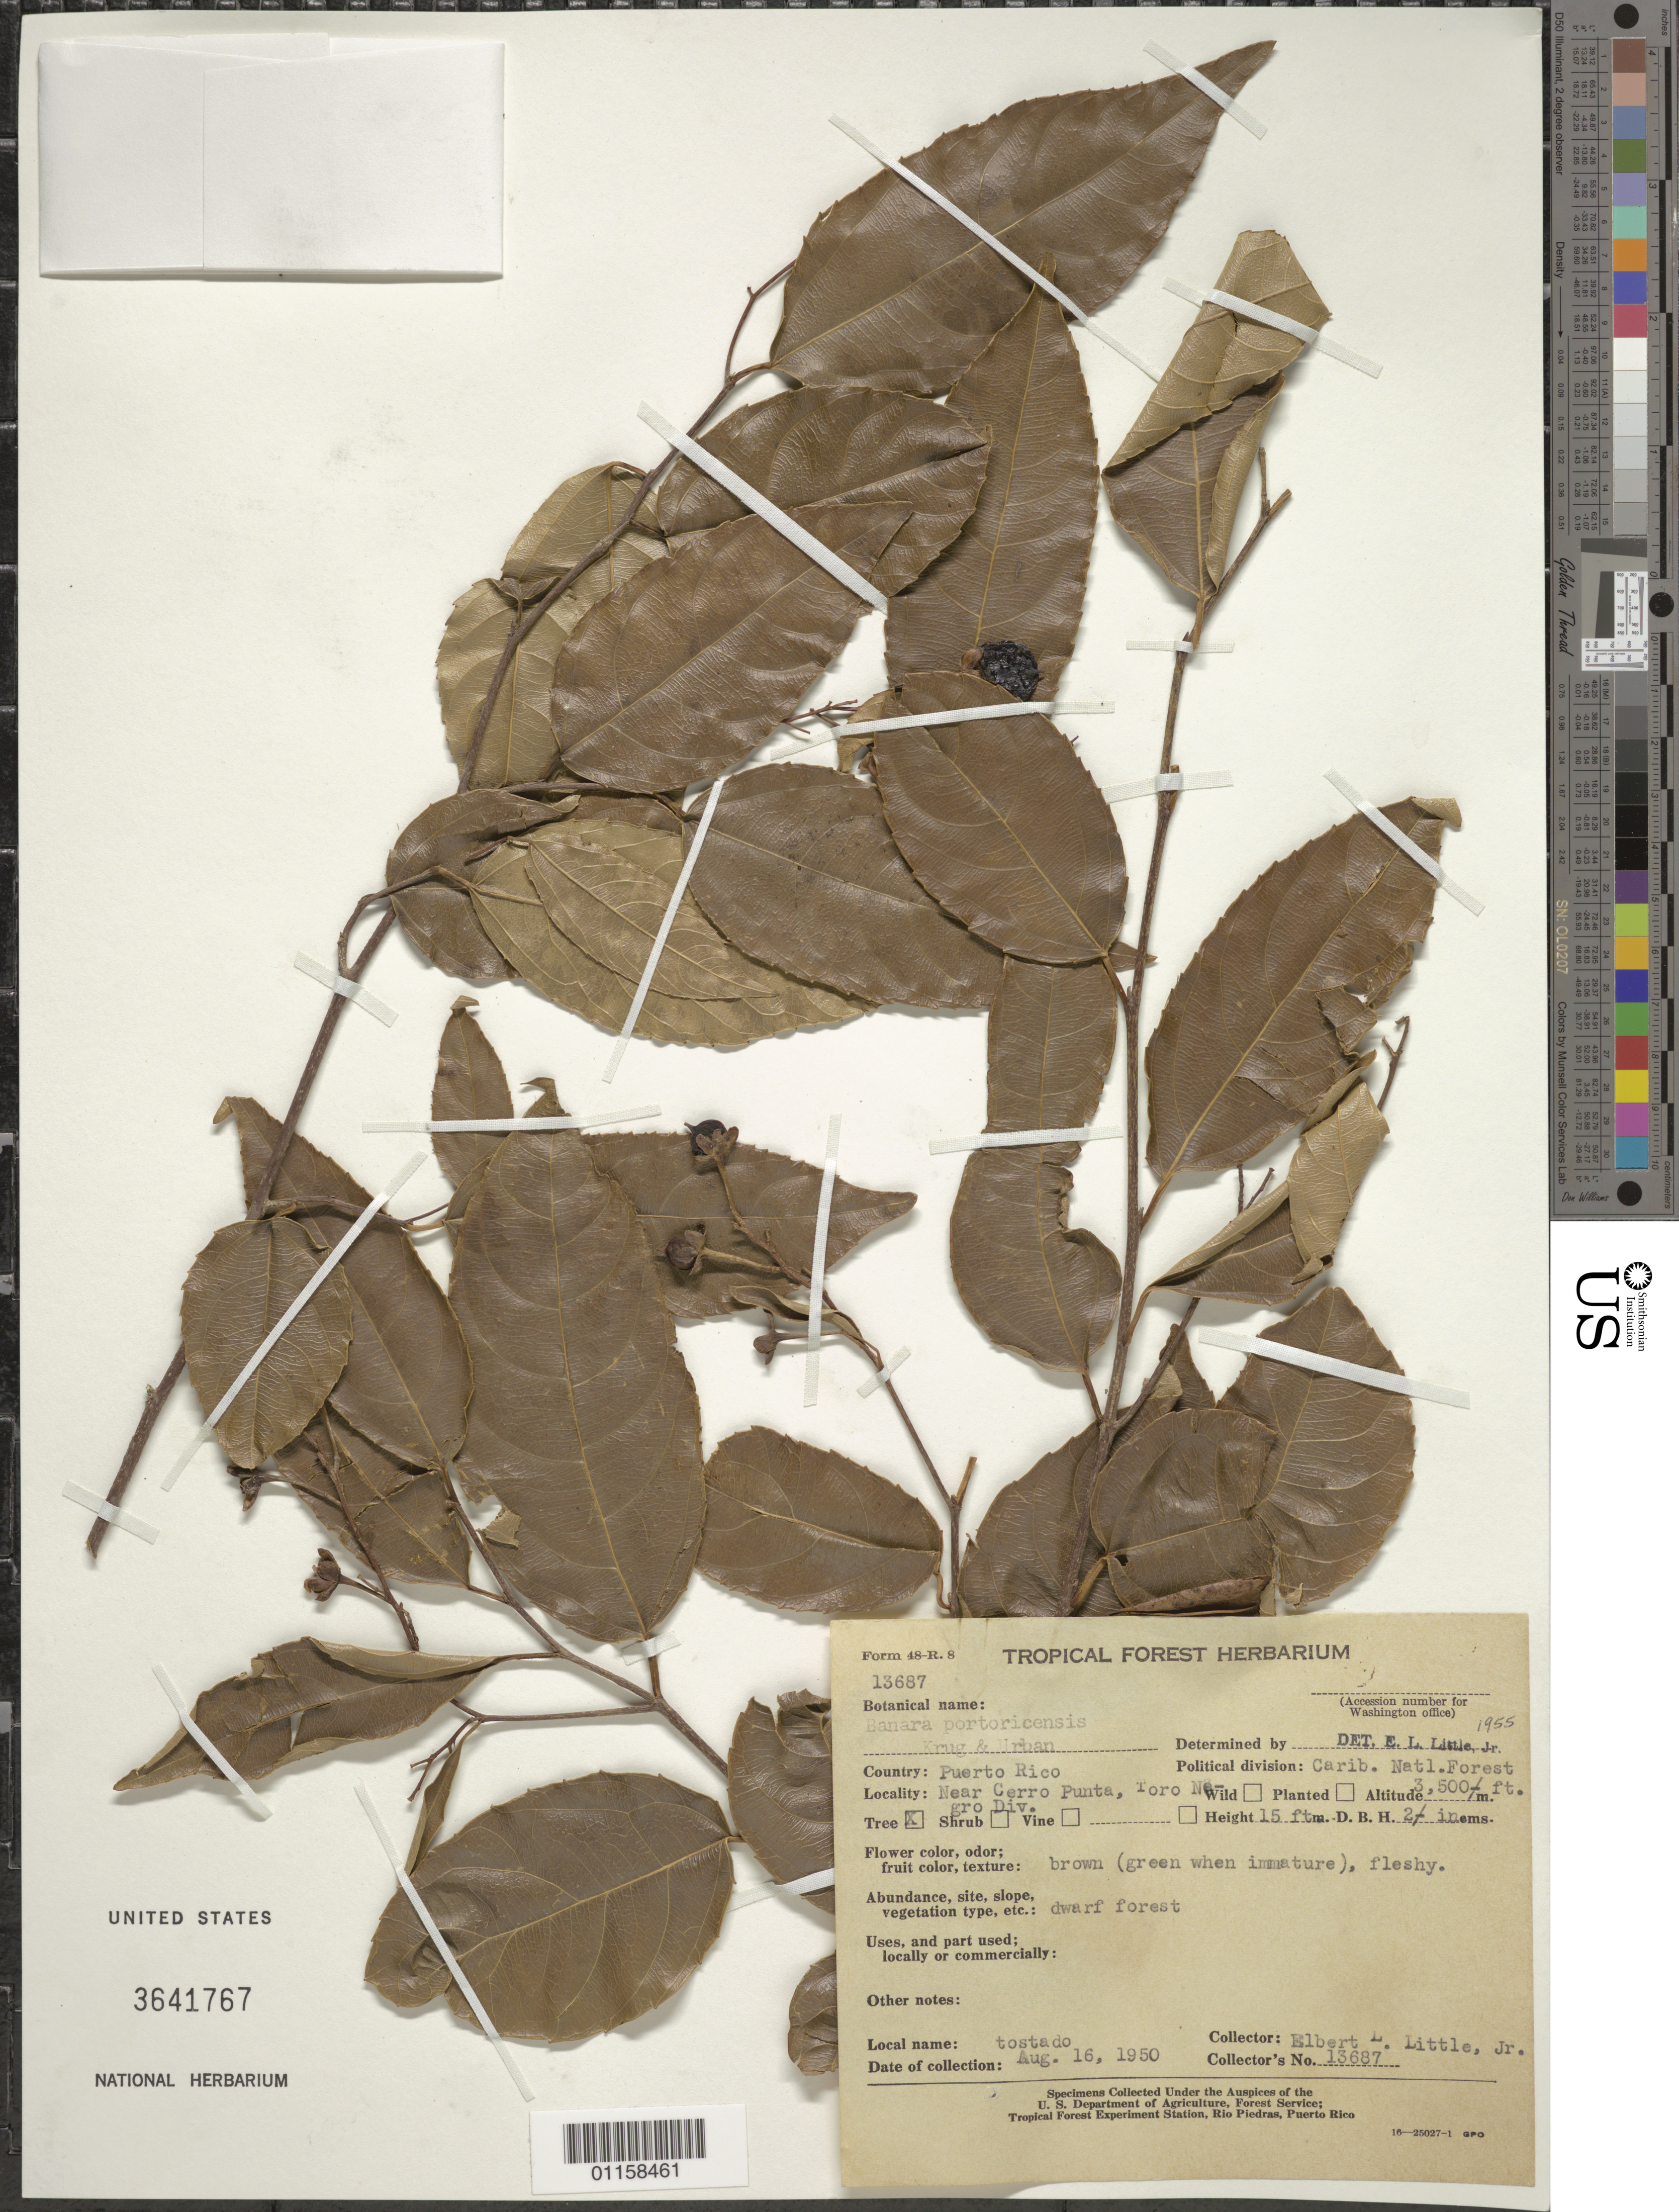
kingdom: Plantae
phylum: Tracheophyta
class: Magnoliopsida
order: Malpighiales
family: Salicaceae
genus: Banara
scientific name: Banara portoricensis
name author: Krug & Urb.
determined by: Little, Elbert L., Jr., (FSSR), United States Department of Agriculture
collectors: E. L. Little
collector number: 13687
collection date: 1950-08-16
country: Puerto Rico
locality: Carib. Natl. Forest, Cerro Punta, Toro Negro Division.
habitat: Dwarf forest.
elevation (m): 1067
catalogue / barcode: US 3641767